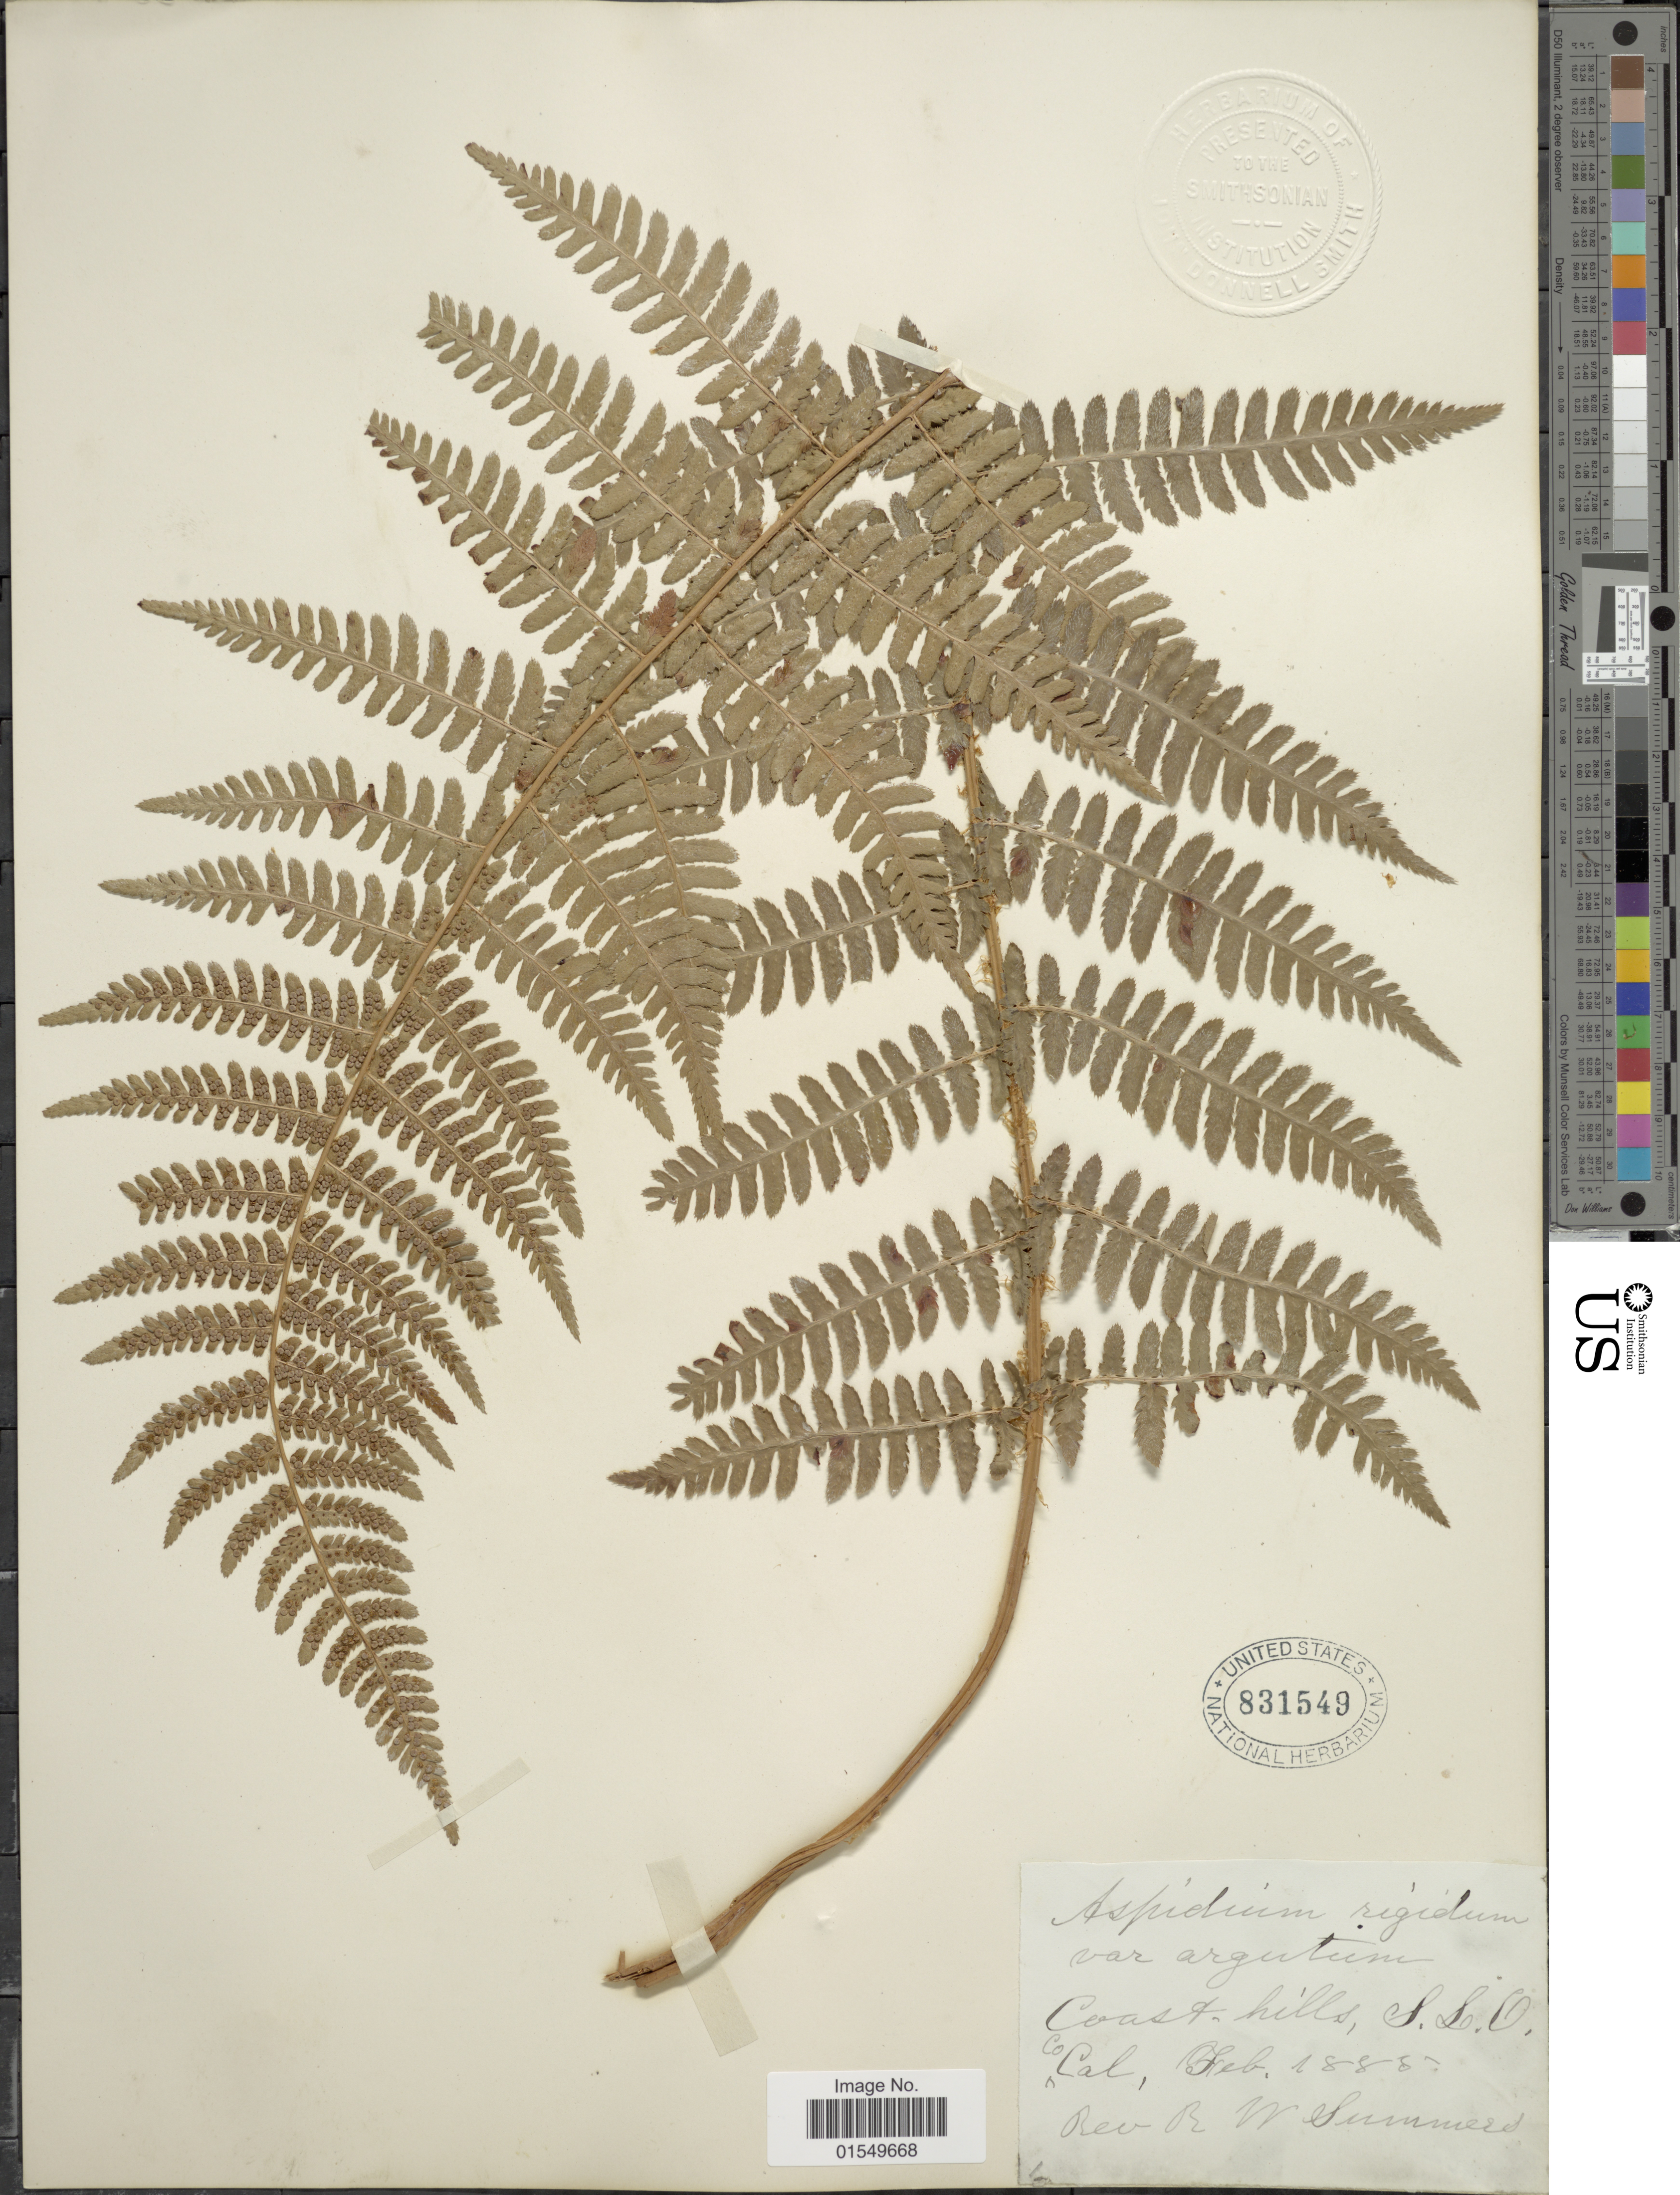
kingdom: Plantae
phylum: Tracheophyta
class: Polypodiopsida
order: Polypodiales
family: Dryopteridaceae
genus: Dryopteris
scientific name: Dryopteris arguta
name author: (Kaulf.) Maxon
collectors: R. Summers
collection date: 1888-02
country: United States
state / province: California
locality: Coast Hills, S. L. O.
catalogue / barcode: US 831549